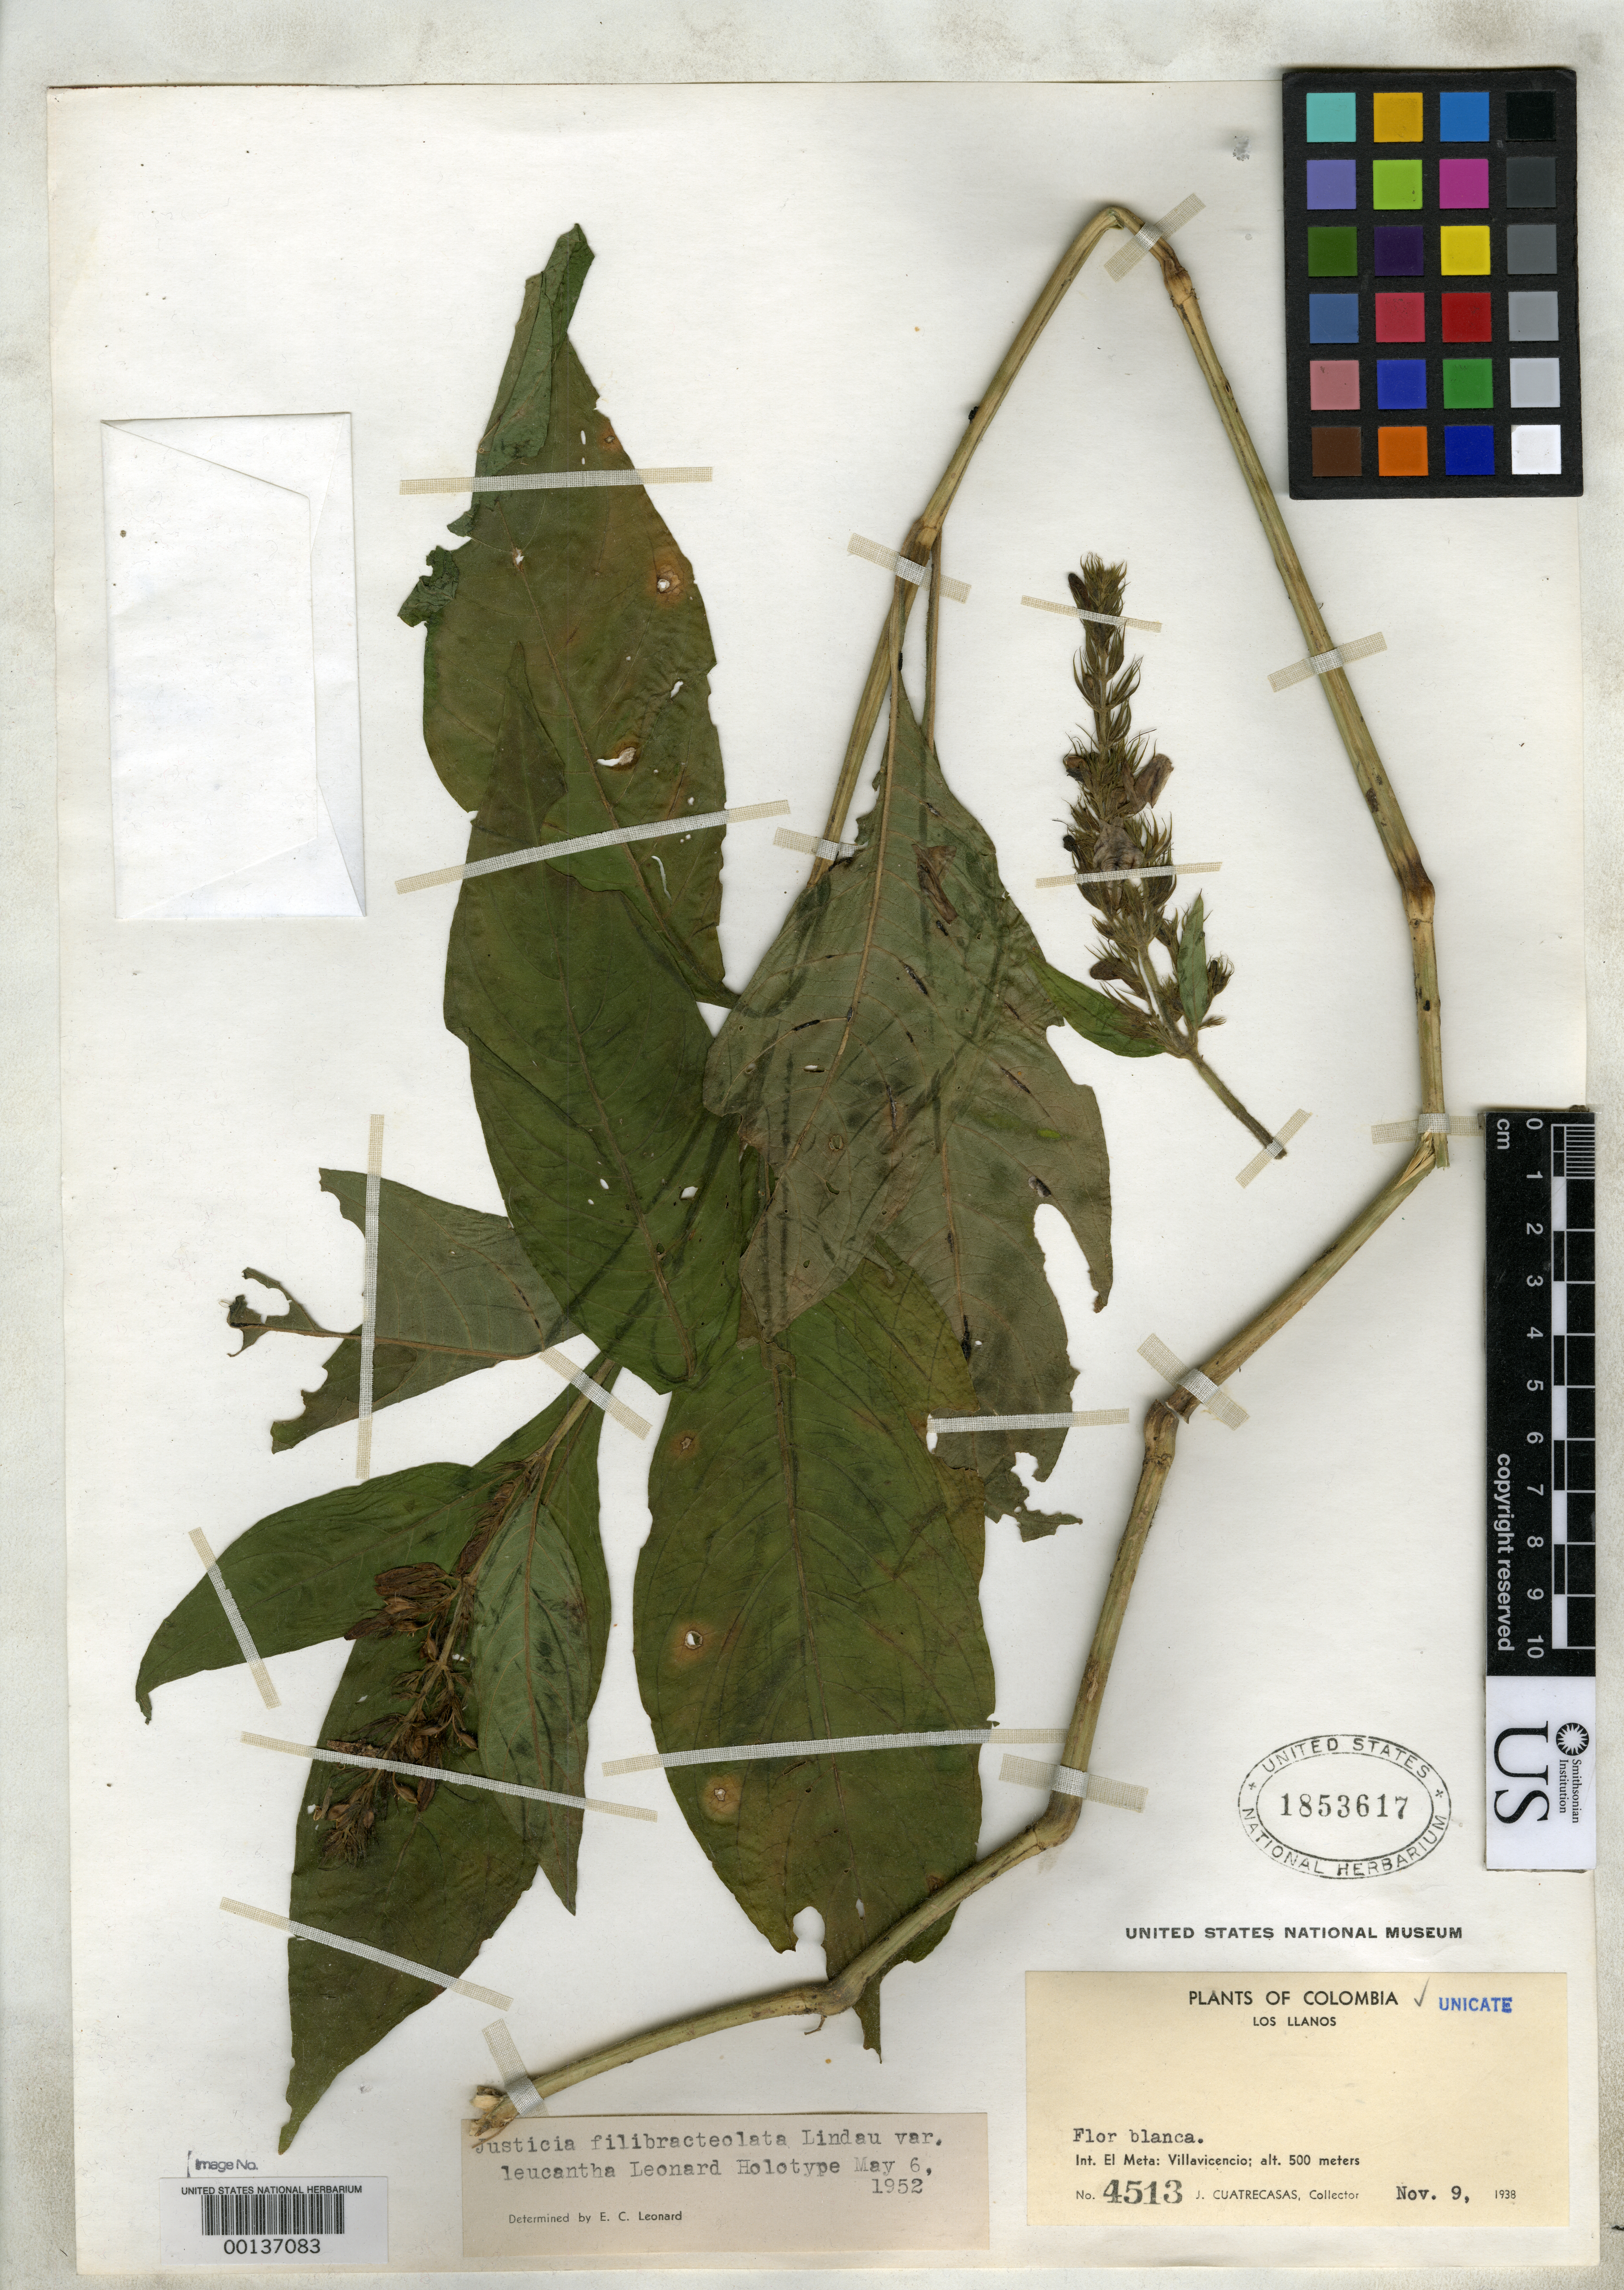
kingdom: Plantae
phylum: Tracheophyta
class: Magnoliopsida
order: Lamiales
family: Acanthaceae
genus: Justicia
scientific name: Justicia filibracteolata var. leucantha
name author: Leonard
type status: Holotype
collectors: J. Cuatrecasas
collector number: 4513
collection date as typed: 09 Nov 1938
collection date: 1938-11-09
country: Colombia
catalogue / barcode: US 1853617